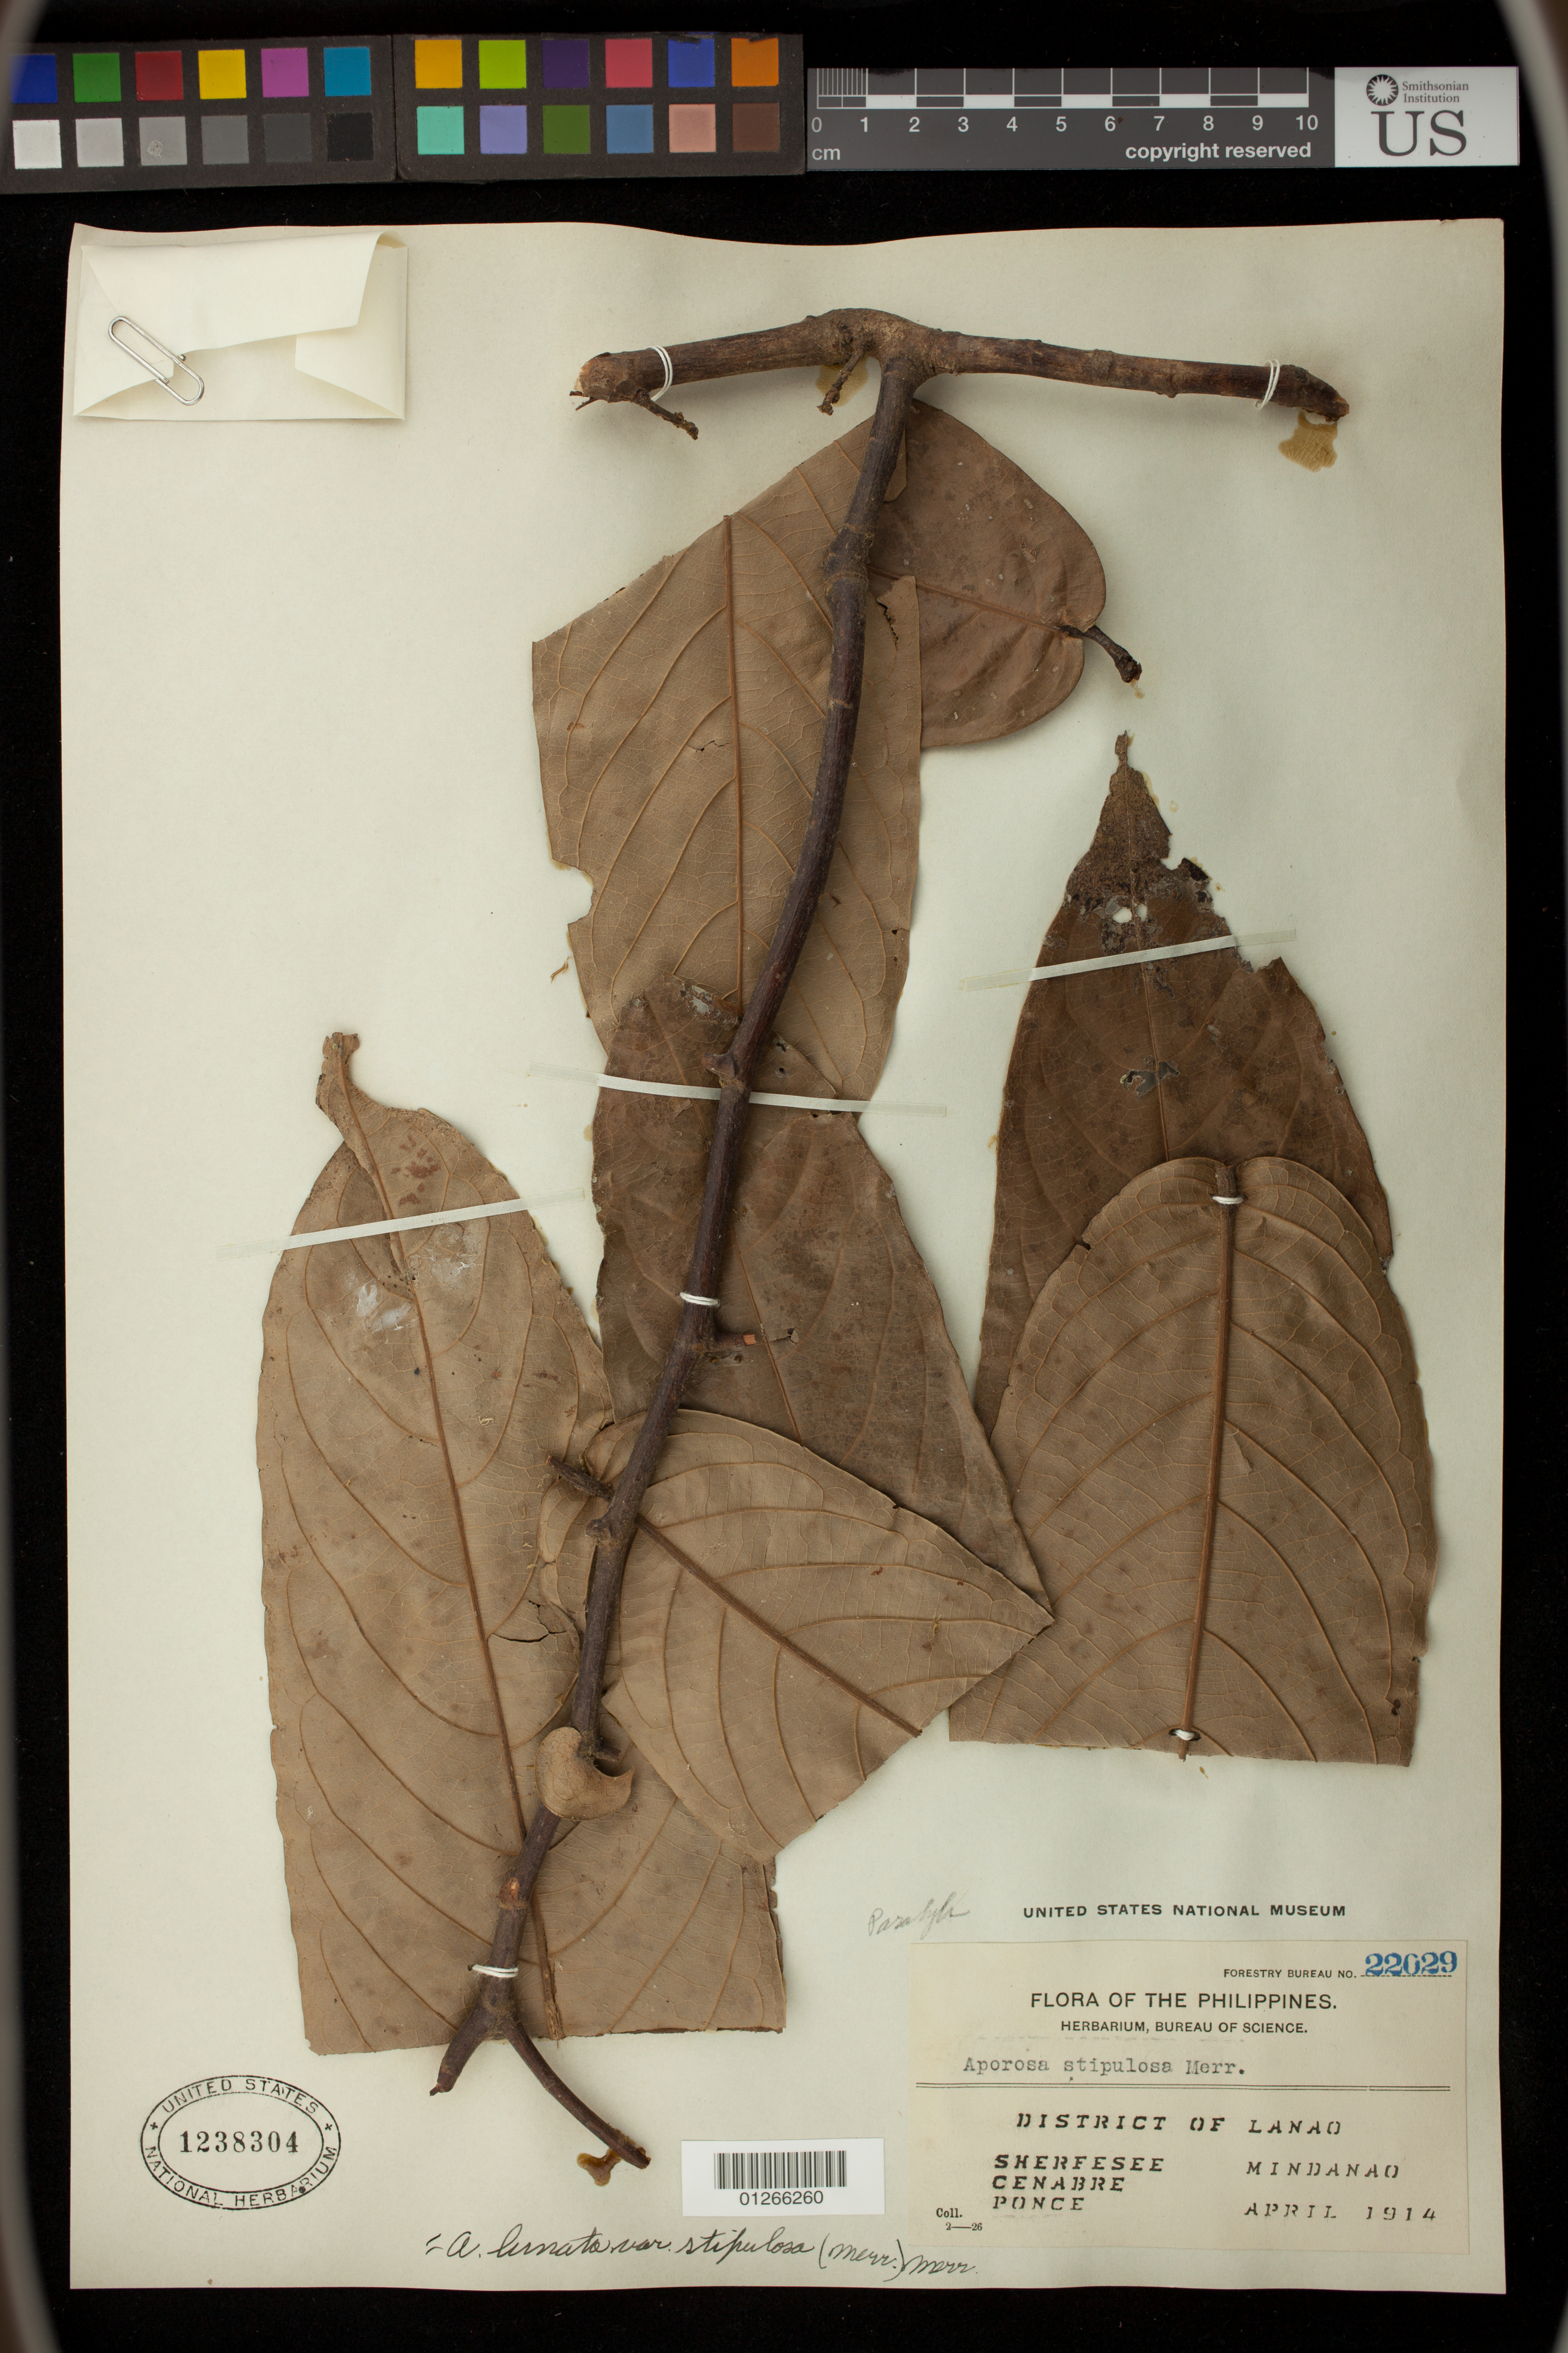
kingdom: Plantae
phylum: Tracheophyta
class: Magnoliopsida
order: Malpighiales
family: Phyllanthaceae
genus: Aporosa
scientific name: Aporosa benthamiana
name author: Hook. f.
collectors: W. Sherfesee, A. Cenabre & Ponce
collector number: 22029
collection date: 1914-04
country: Philippines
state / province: Northern Mindanao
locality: District of Lanao, Mindanao